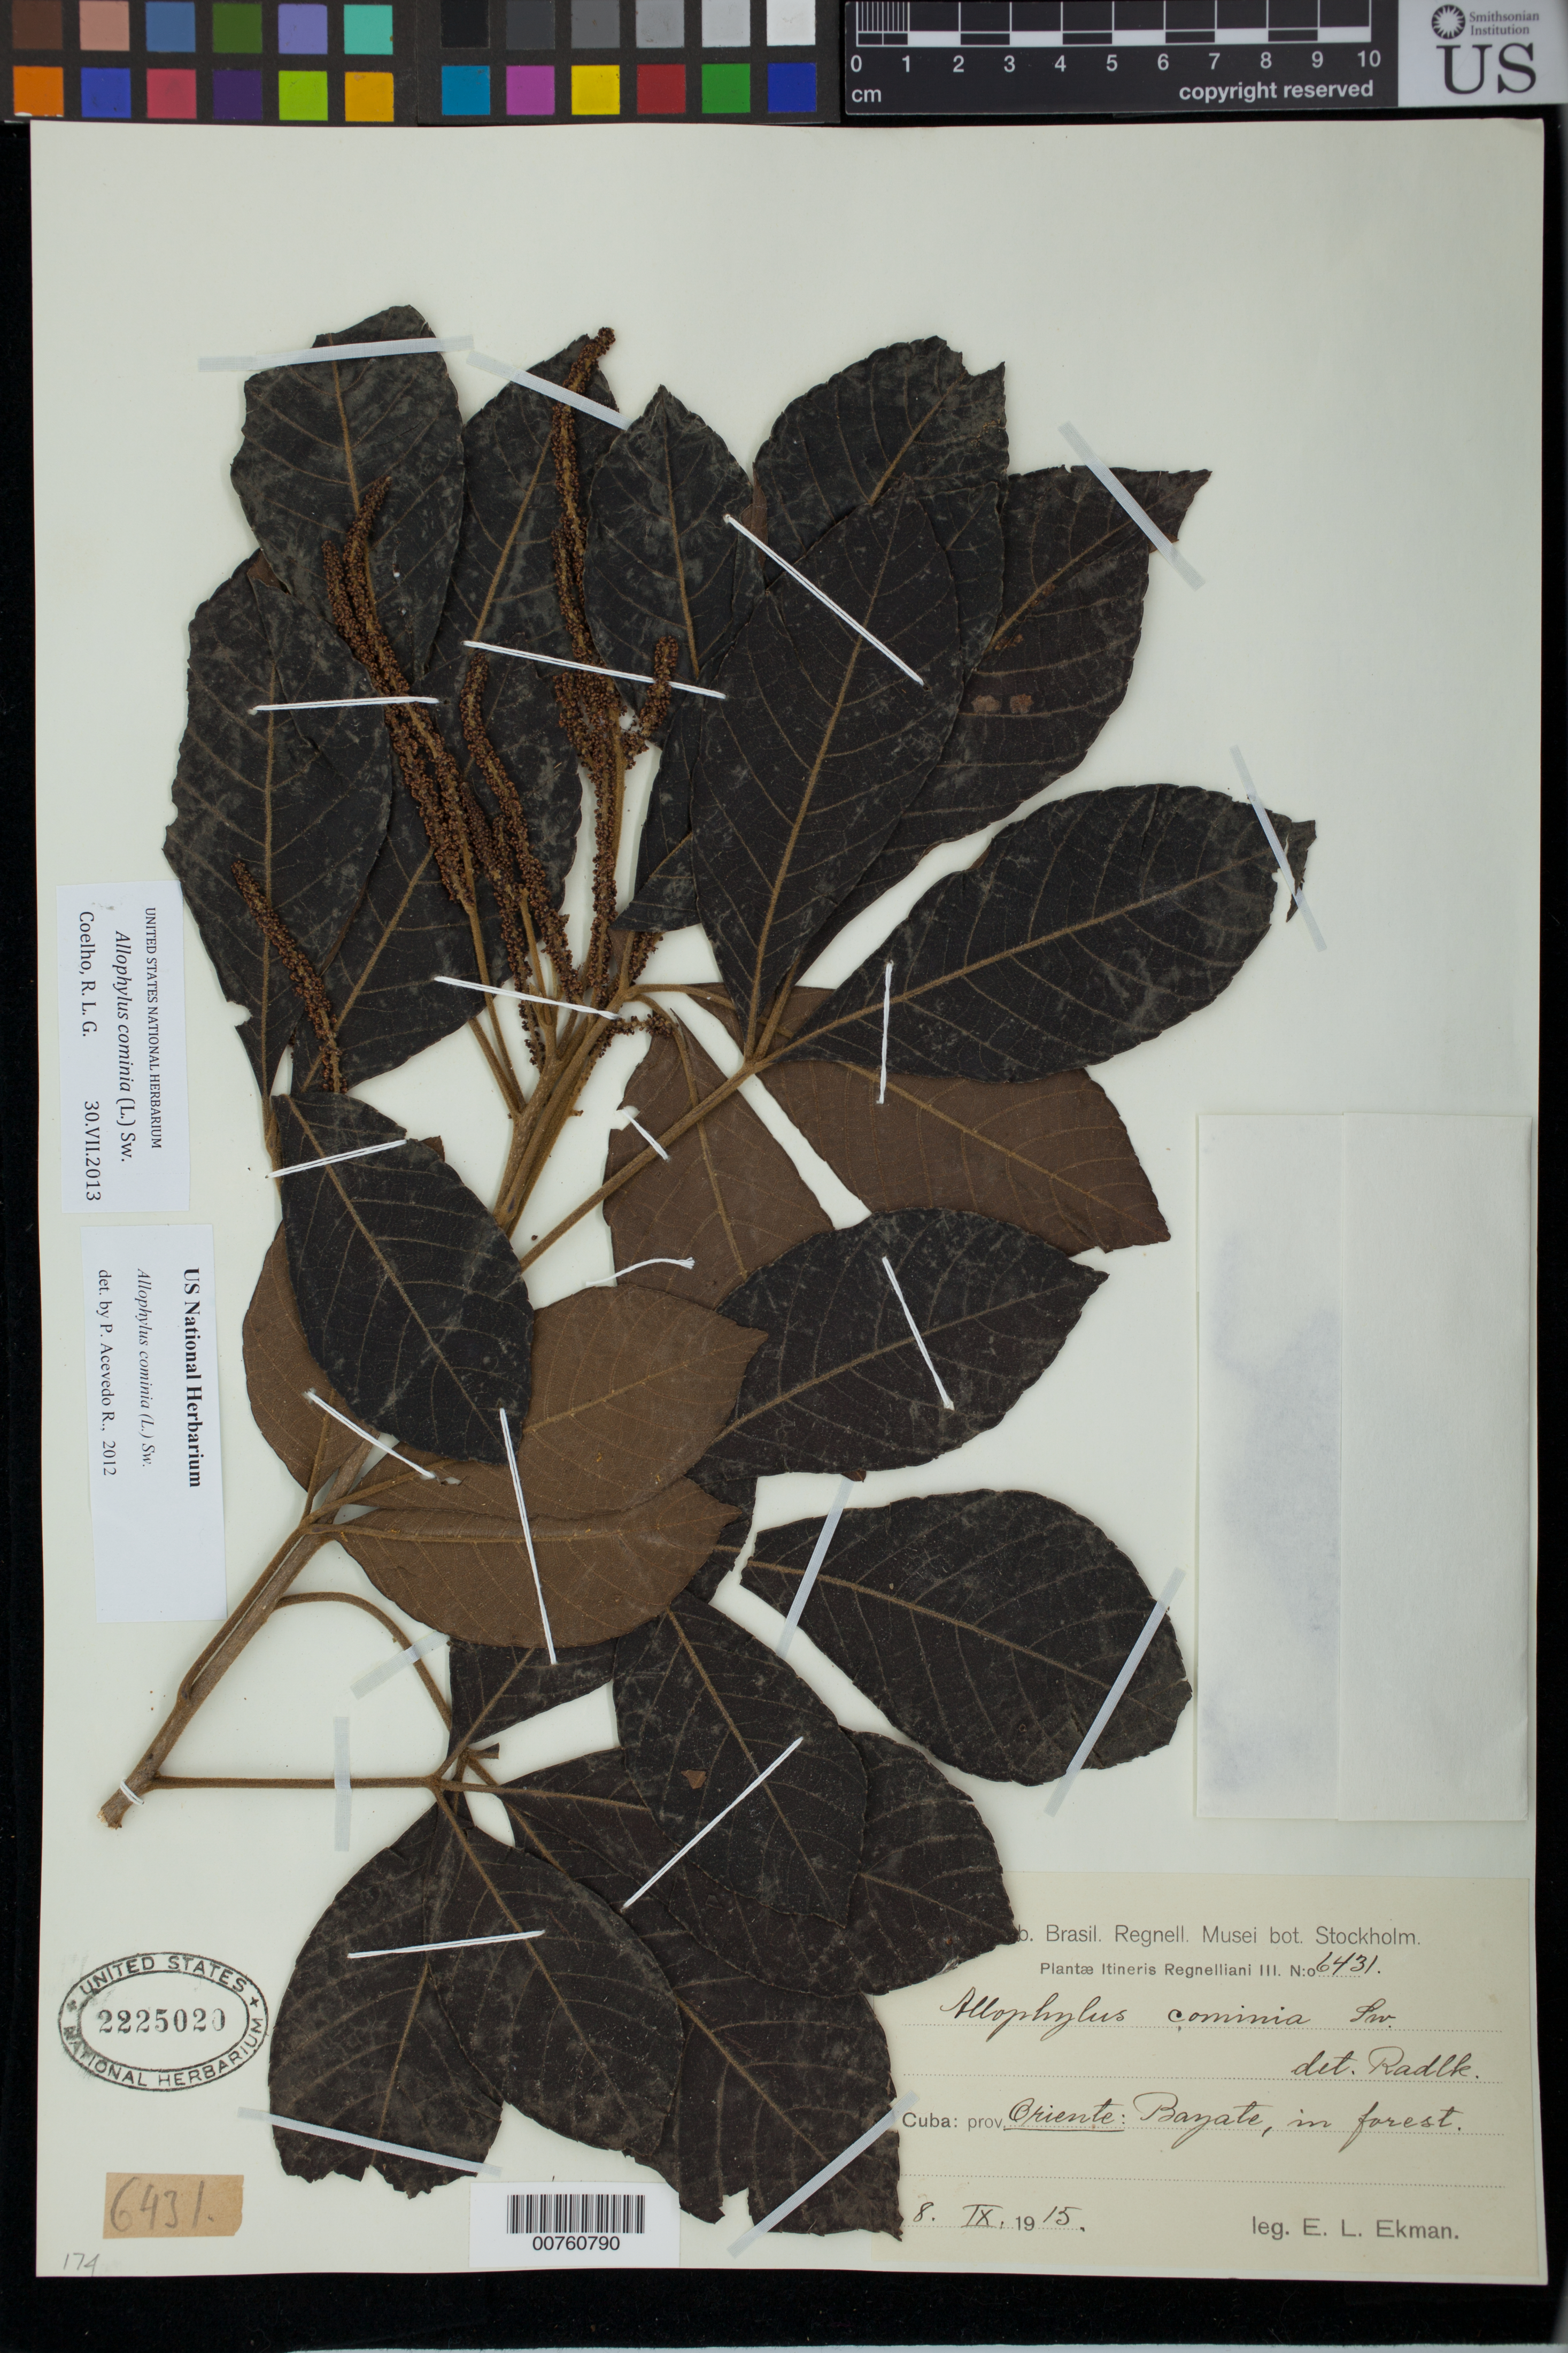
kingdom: Plantae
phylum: Tracheophyta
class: Magnoliopsida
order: Sapindales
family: Sapindaceae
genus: Allophylus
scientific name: Allophylus cominia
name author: (L.) Sw.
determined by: Coelho, Rubens L. G.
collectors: E. L. Ekman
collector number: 6431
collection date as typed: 08 Sep 1915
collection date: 1915-09-08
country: Cuba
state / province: Oriente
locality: Bazate.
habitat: In forest.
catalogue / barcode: US 2225020